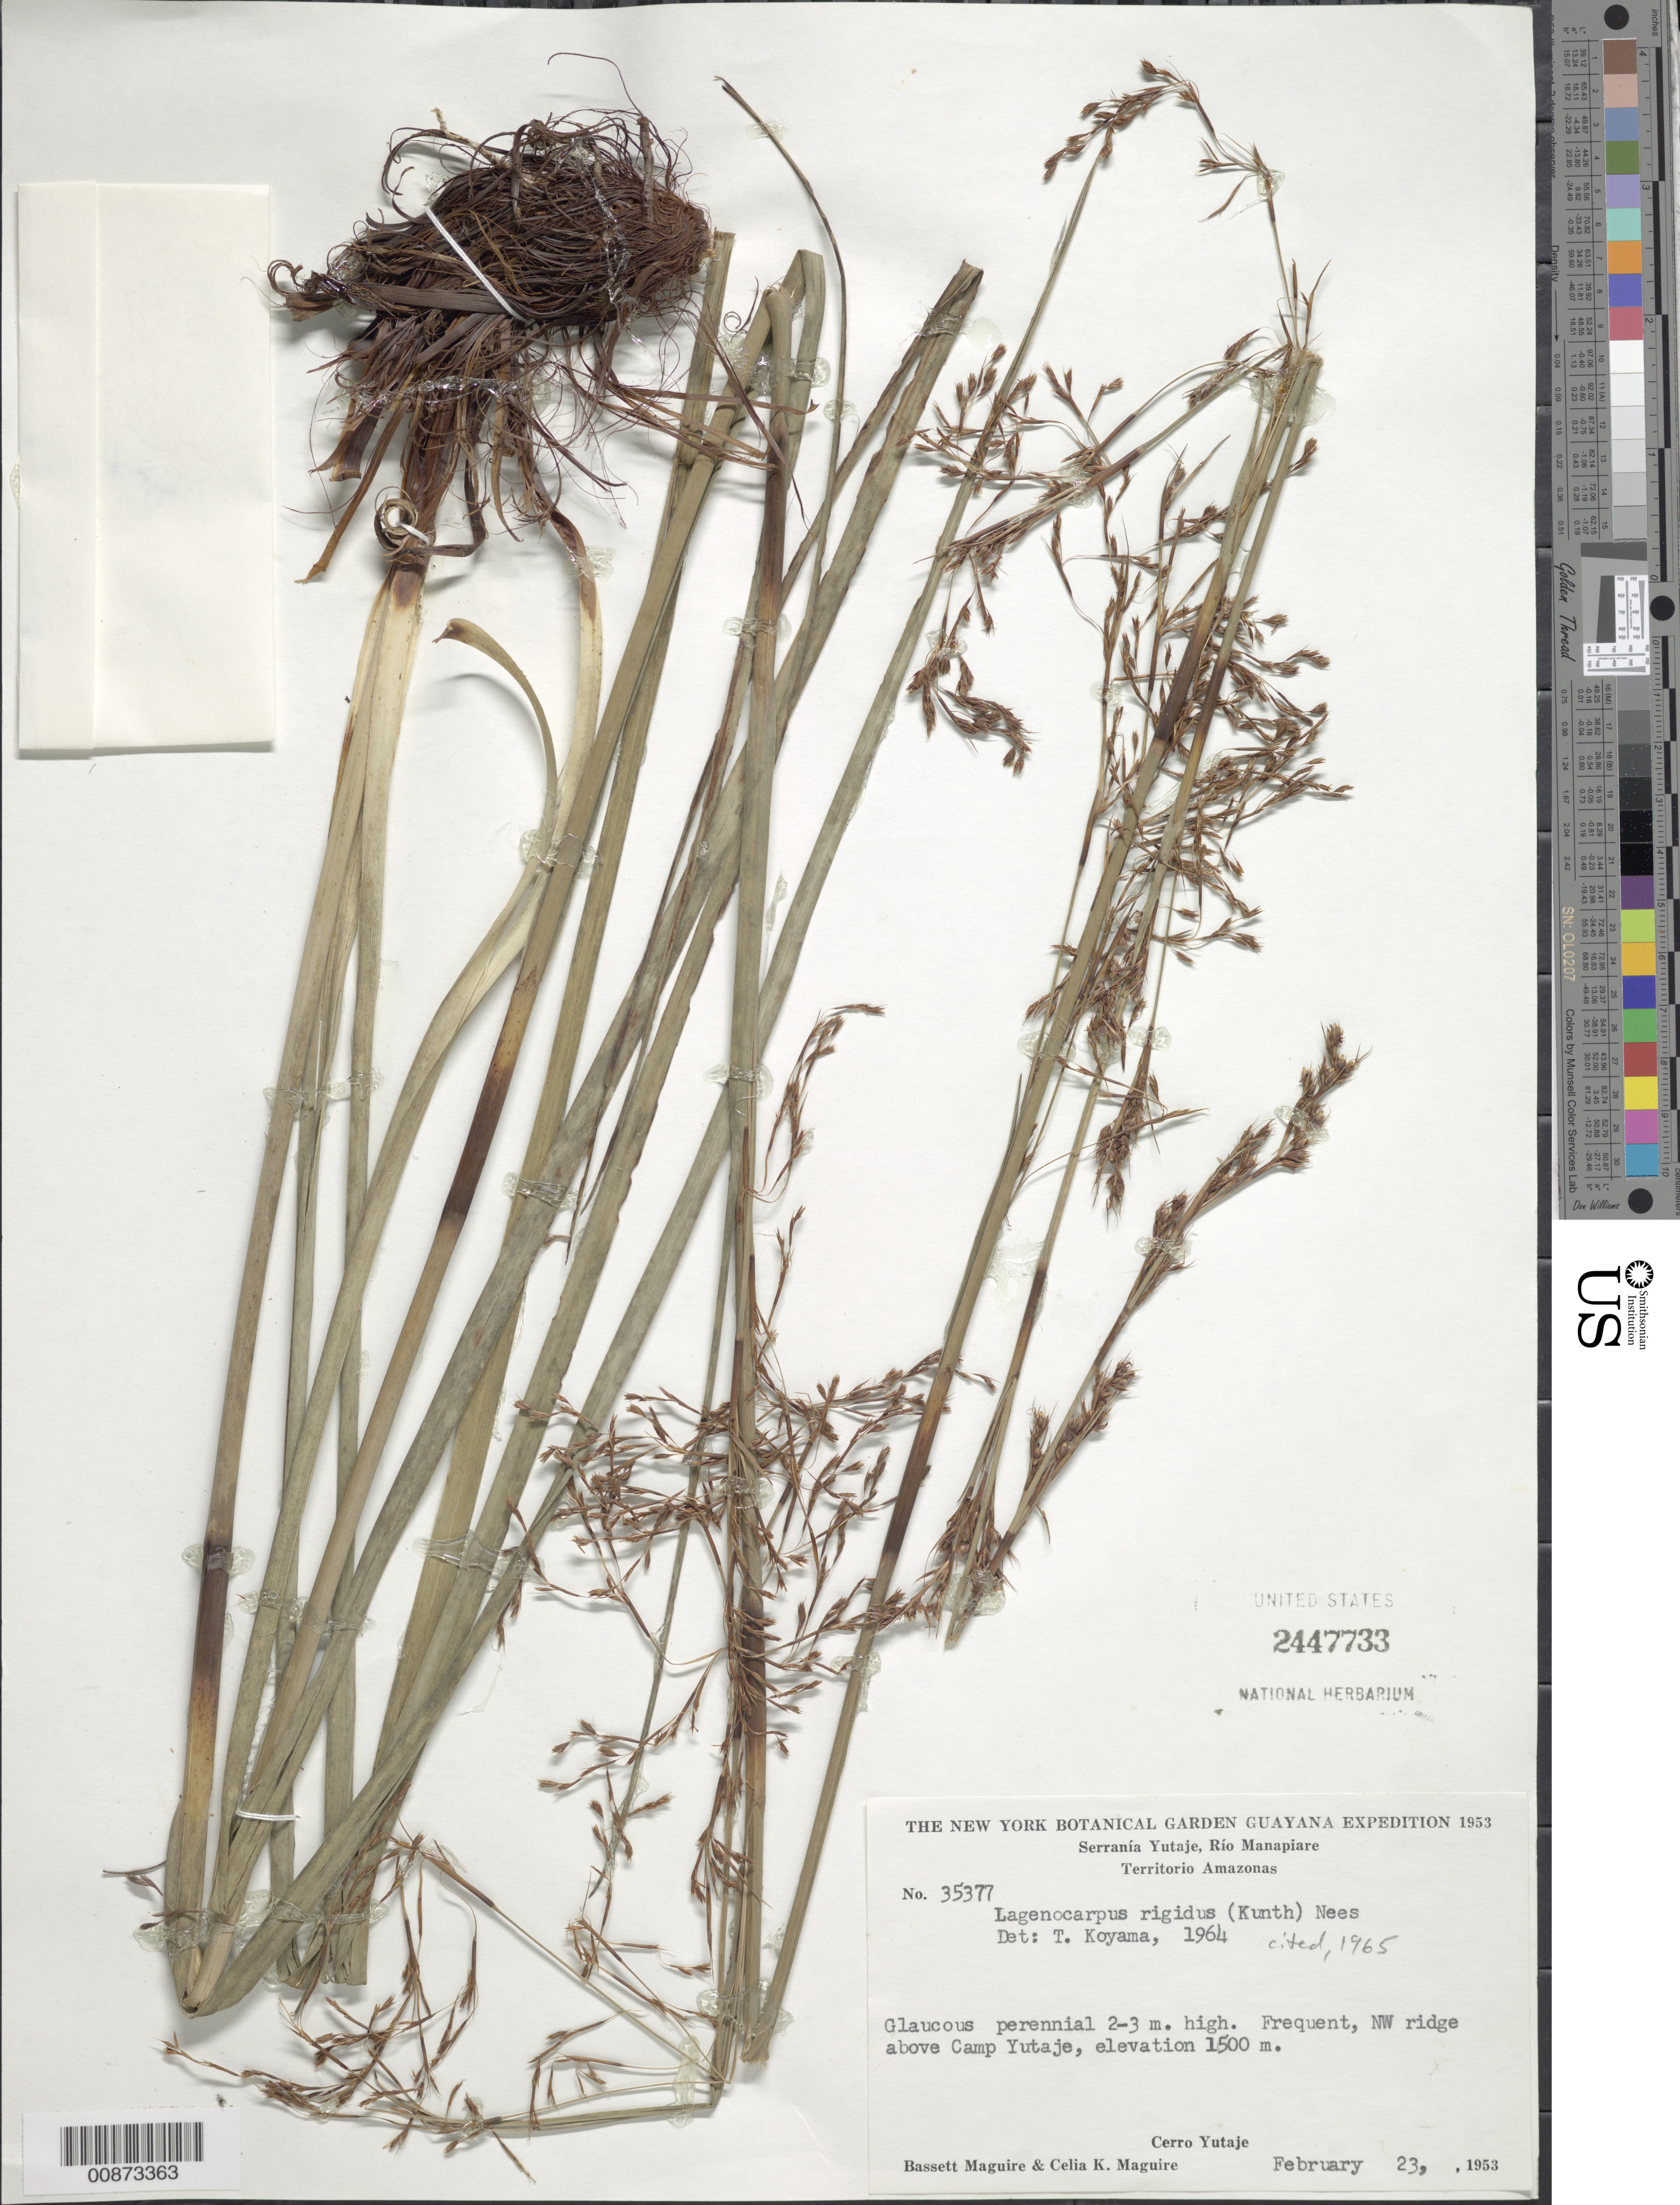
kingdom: Plantae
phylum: Tracheophyta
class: Liliopsida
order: Poales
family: Cyperaceae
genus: Lagenocarpus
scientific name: Lagenocarpus rigidus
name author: (Kunth) Nees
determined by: Koyama, Tetsuo M.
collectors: B. Maguire & C. K. Maguire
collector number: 35377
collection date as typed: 23-Feb-53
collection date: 1953-02-23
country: Venezuela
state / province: Amazonas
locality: Serranía Yutajé, Río Manapiare, NW ridge above Camp Yutajé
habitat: Ridge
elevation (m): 1500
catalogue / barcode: US 2447733